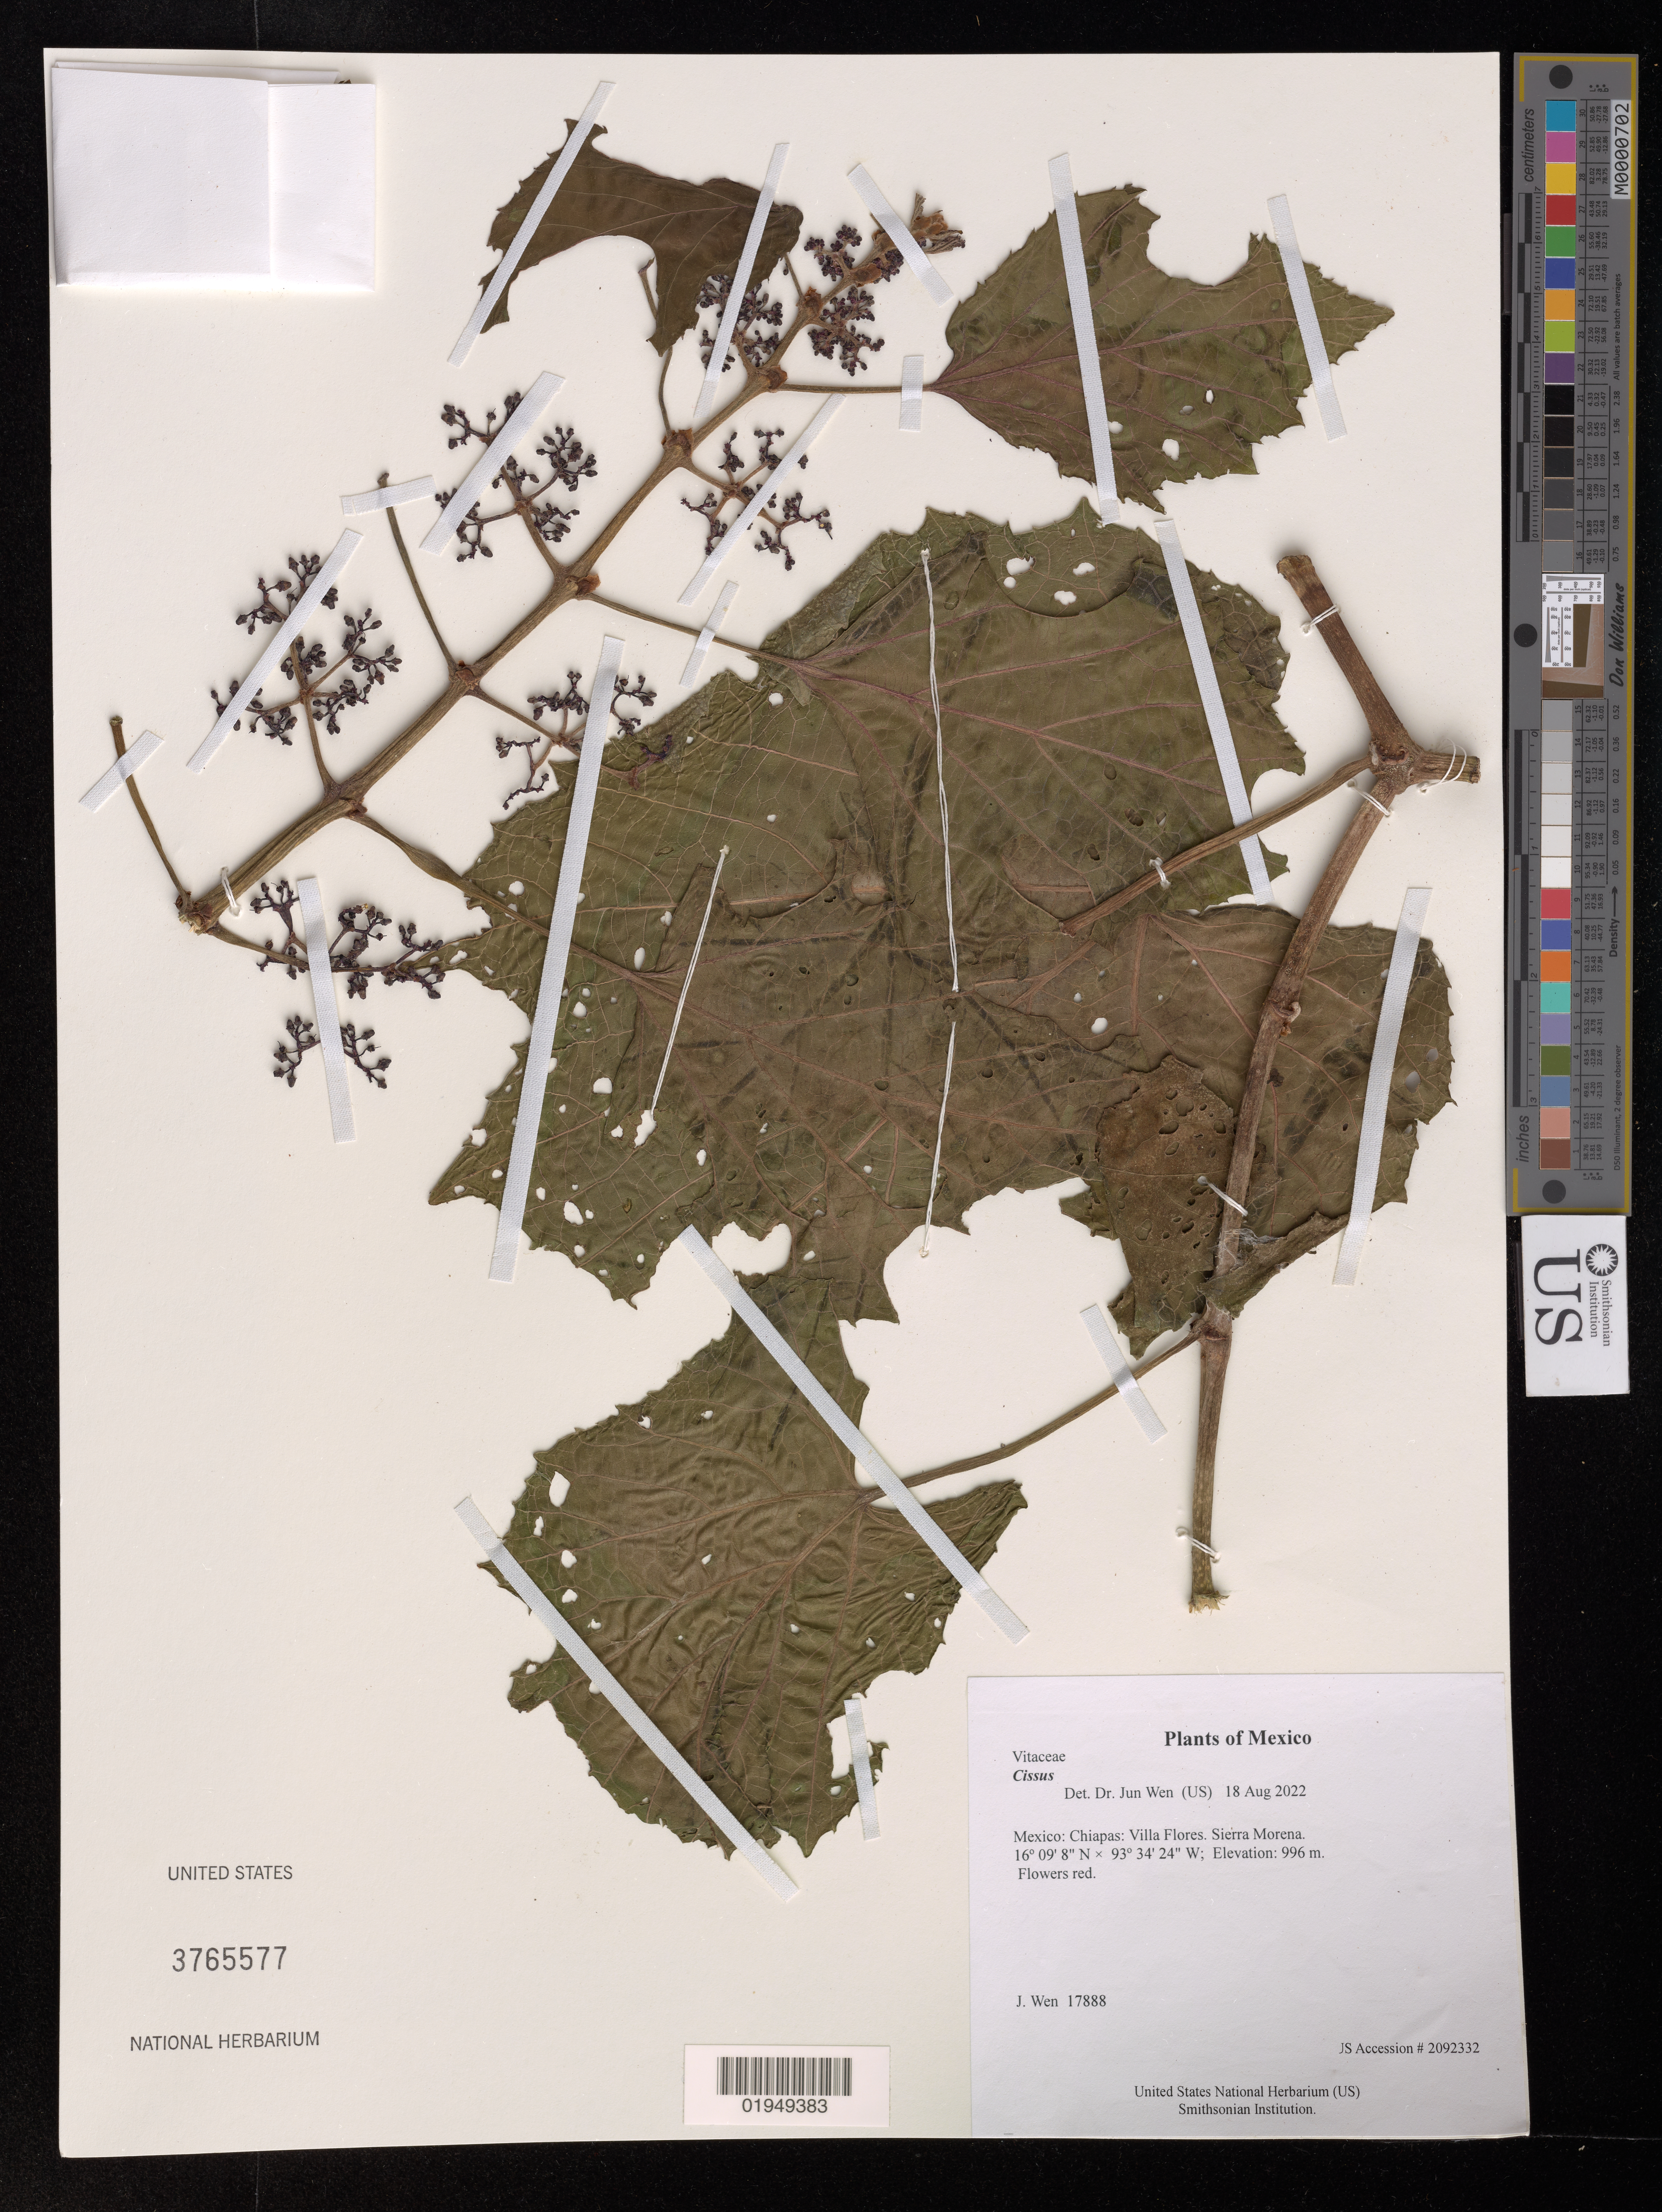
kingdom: Plantae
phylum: Tracheophyta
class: Magnoliopsida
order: Vitales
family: Vitaceae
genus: Cissus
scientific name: Cissus sp.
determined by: Wen, Jun, (BOT), Smithsonian Institution - National Museum of Natural History (UNITED STATES)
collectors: J. Wen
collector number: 17888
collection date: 2022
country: Mexico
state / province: Chiapas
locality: Villa Flores. Sierra Morena.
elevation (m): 996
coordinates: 16 98 N, 93 3424 W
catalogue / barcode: US 3765577